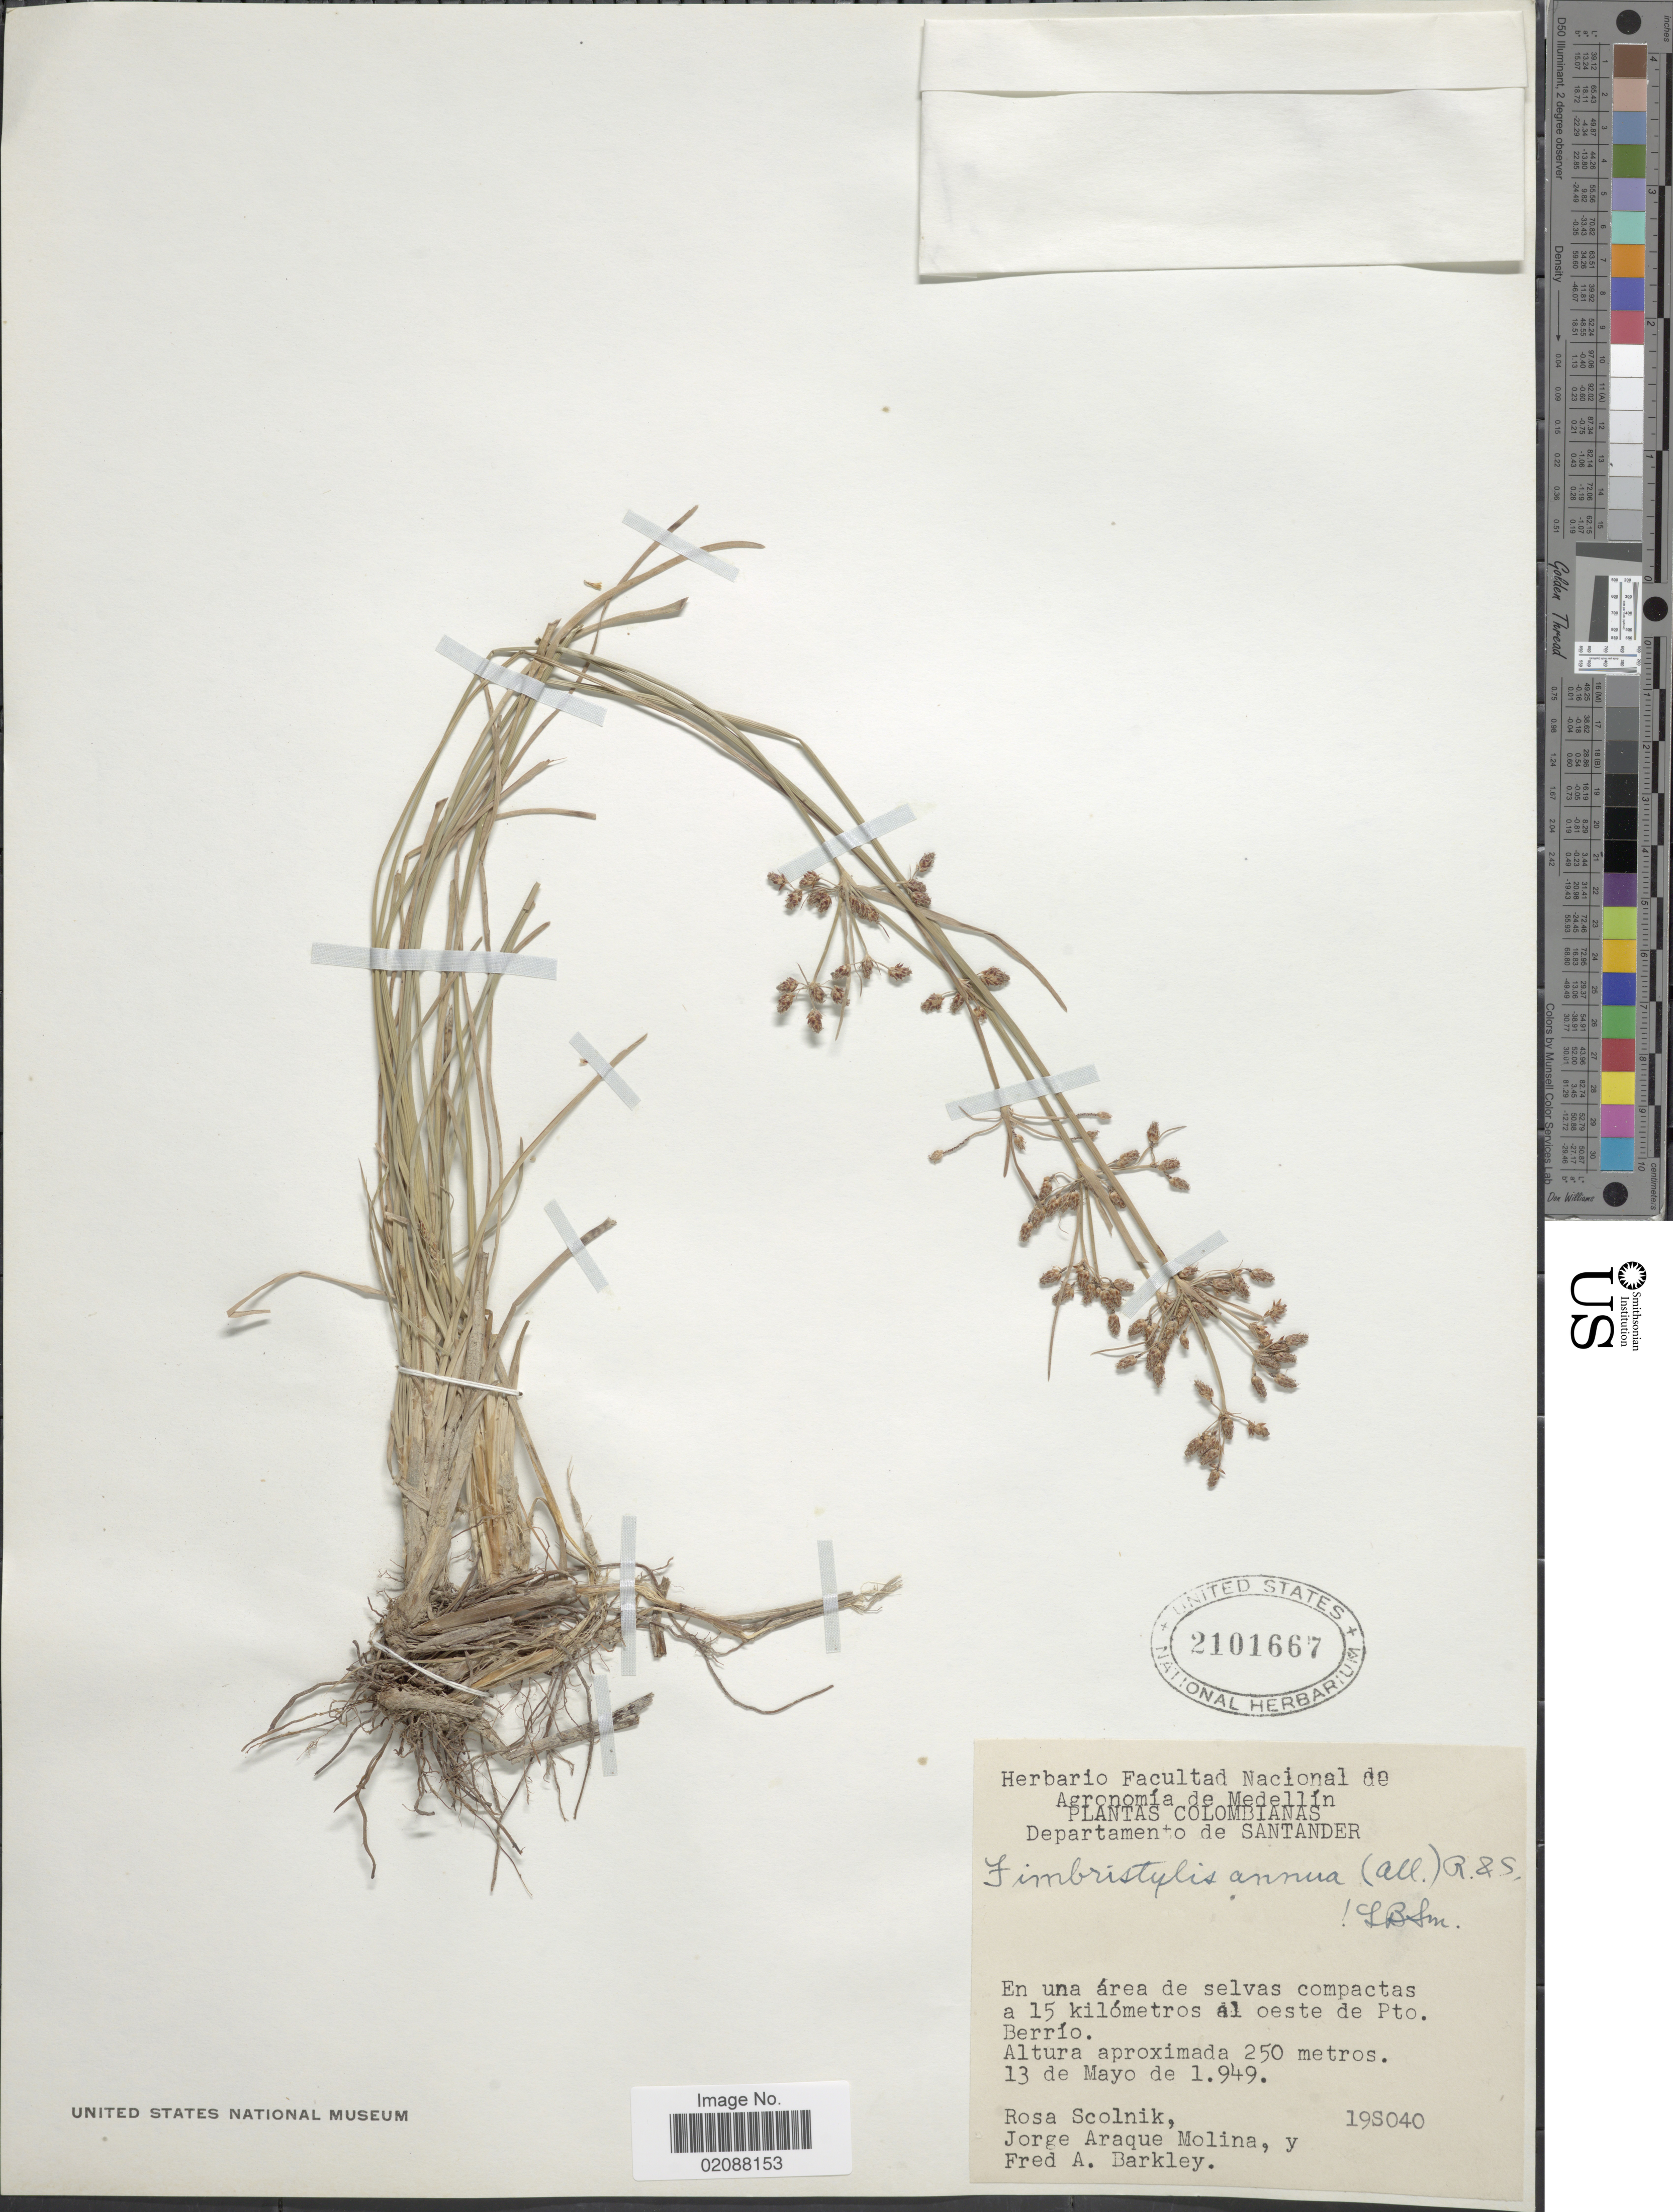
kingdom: Plantae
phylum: Tracheophyta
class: Liliopsida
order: Poales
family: Cyperaceae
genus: Fimbristylis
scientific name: Fimbristylis annua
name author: (All.) Roem. & Schult.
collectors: R. Scolnik, J. Araque Molina & F. A. Barkley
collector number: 19S040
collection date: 1949-05-13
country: Colombia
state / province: Santander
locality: En un area de selvas compactas, a 16 kilometros al oeste de Pto. Berrio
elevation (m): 250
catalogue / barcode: US 2101667